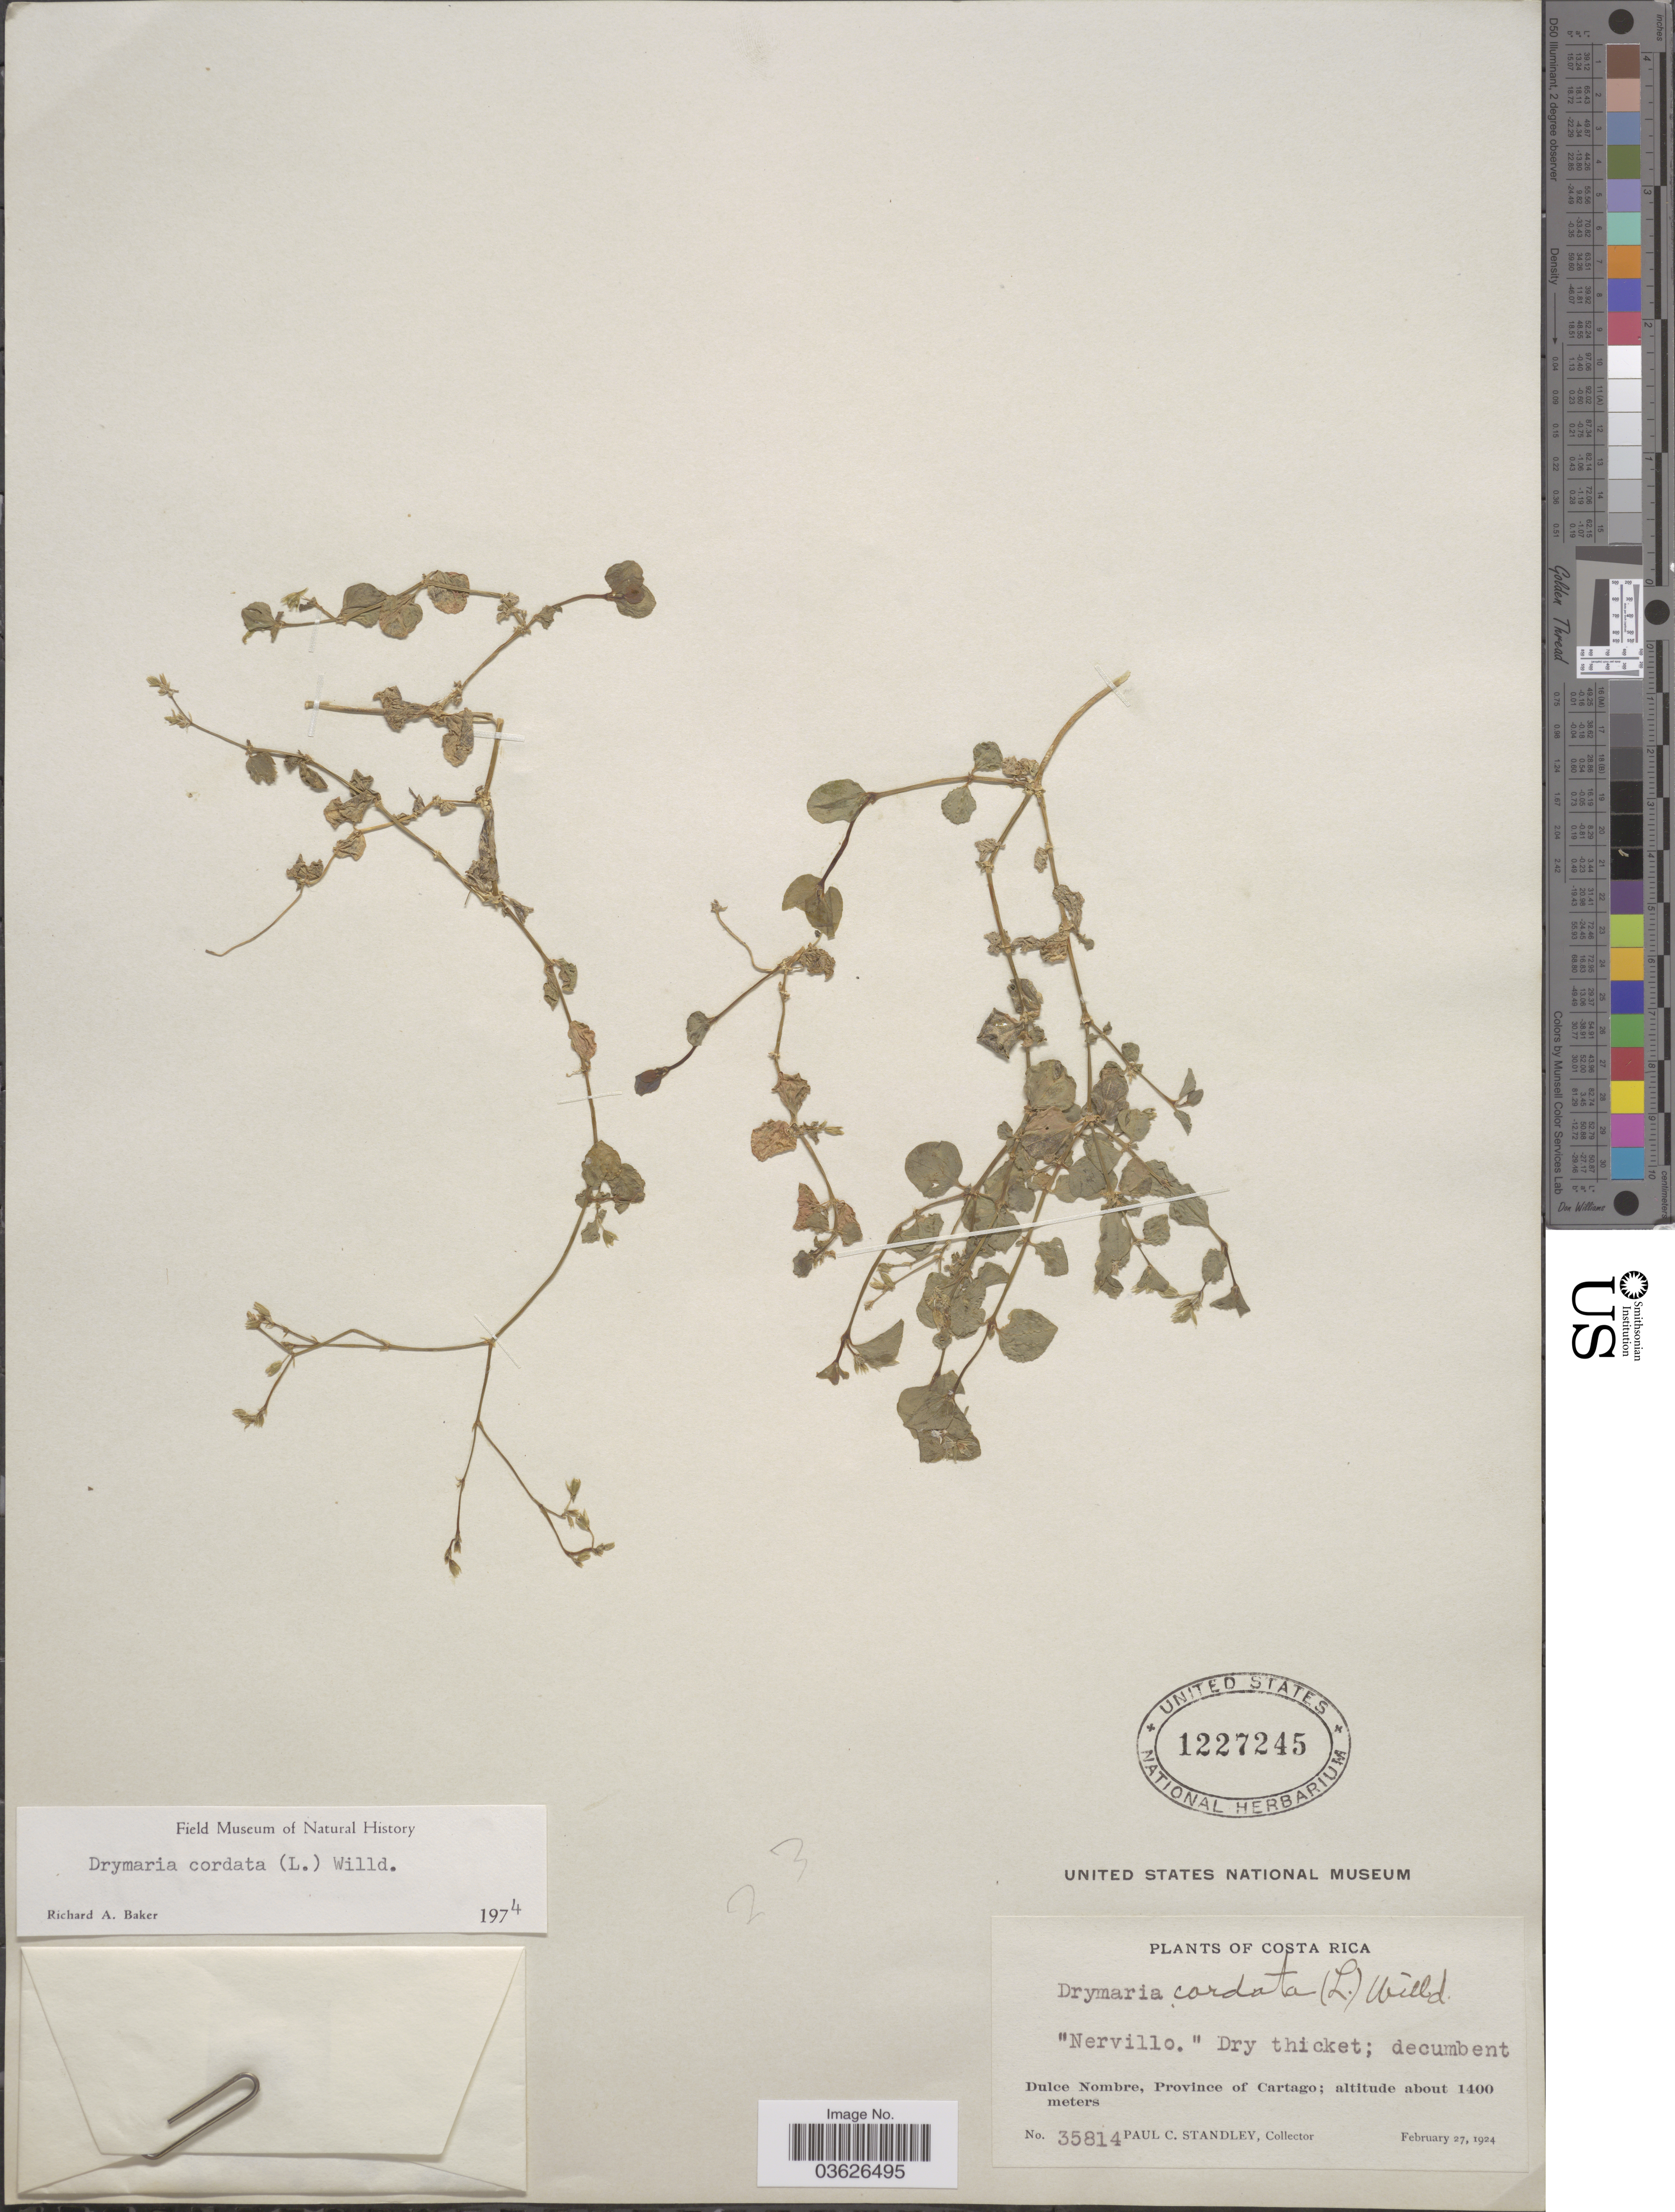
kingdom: Plantae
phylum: Tracheophyta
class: Magnoliopsida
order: Caryophyllales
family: Caryophyllaceae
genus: Drymaria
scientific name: Drymaria cordata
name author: (L.) Willd. ex Schult.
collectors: P. C. Standley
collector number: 35814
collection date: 1924-02-27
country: Costa Rica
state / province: Cartago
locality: Dulce Nombre.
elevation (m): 1400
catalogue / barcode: US 1227245